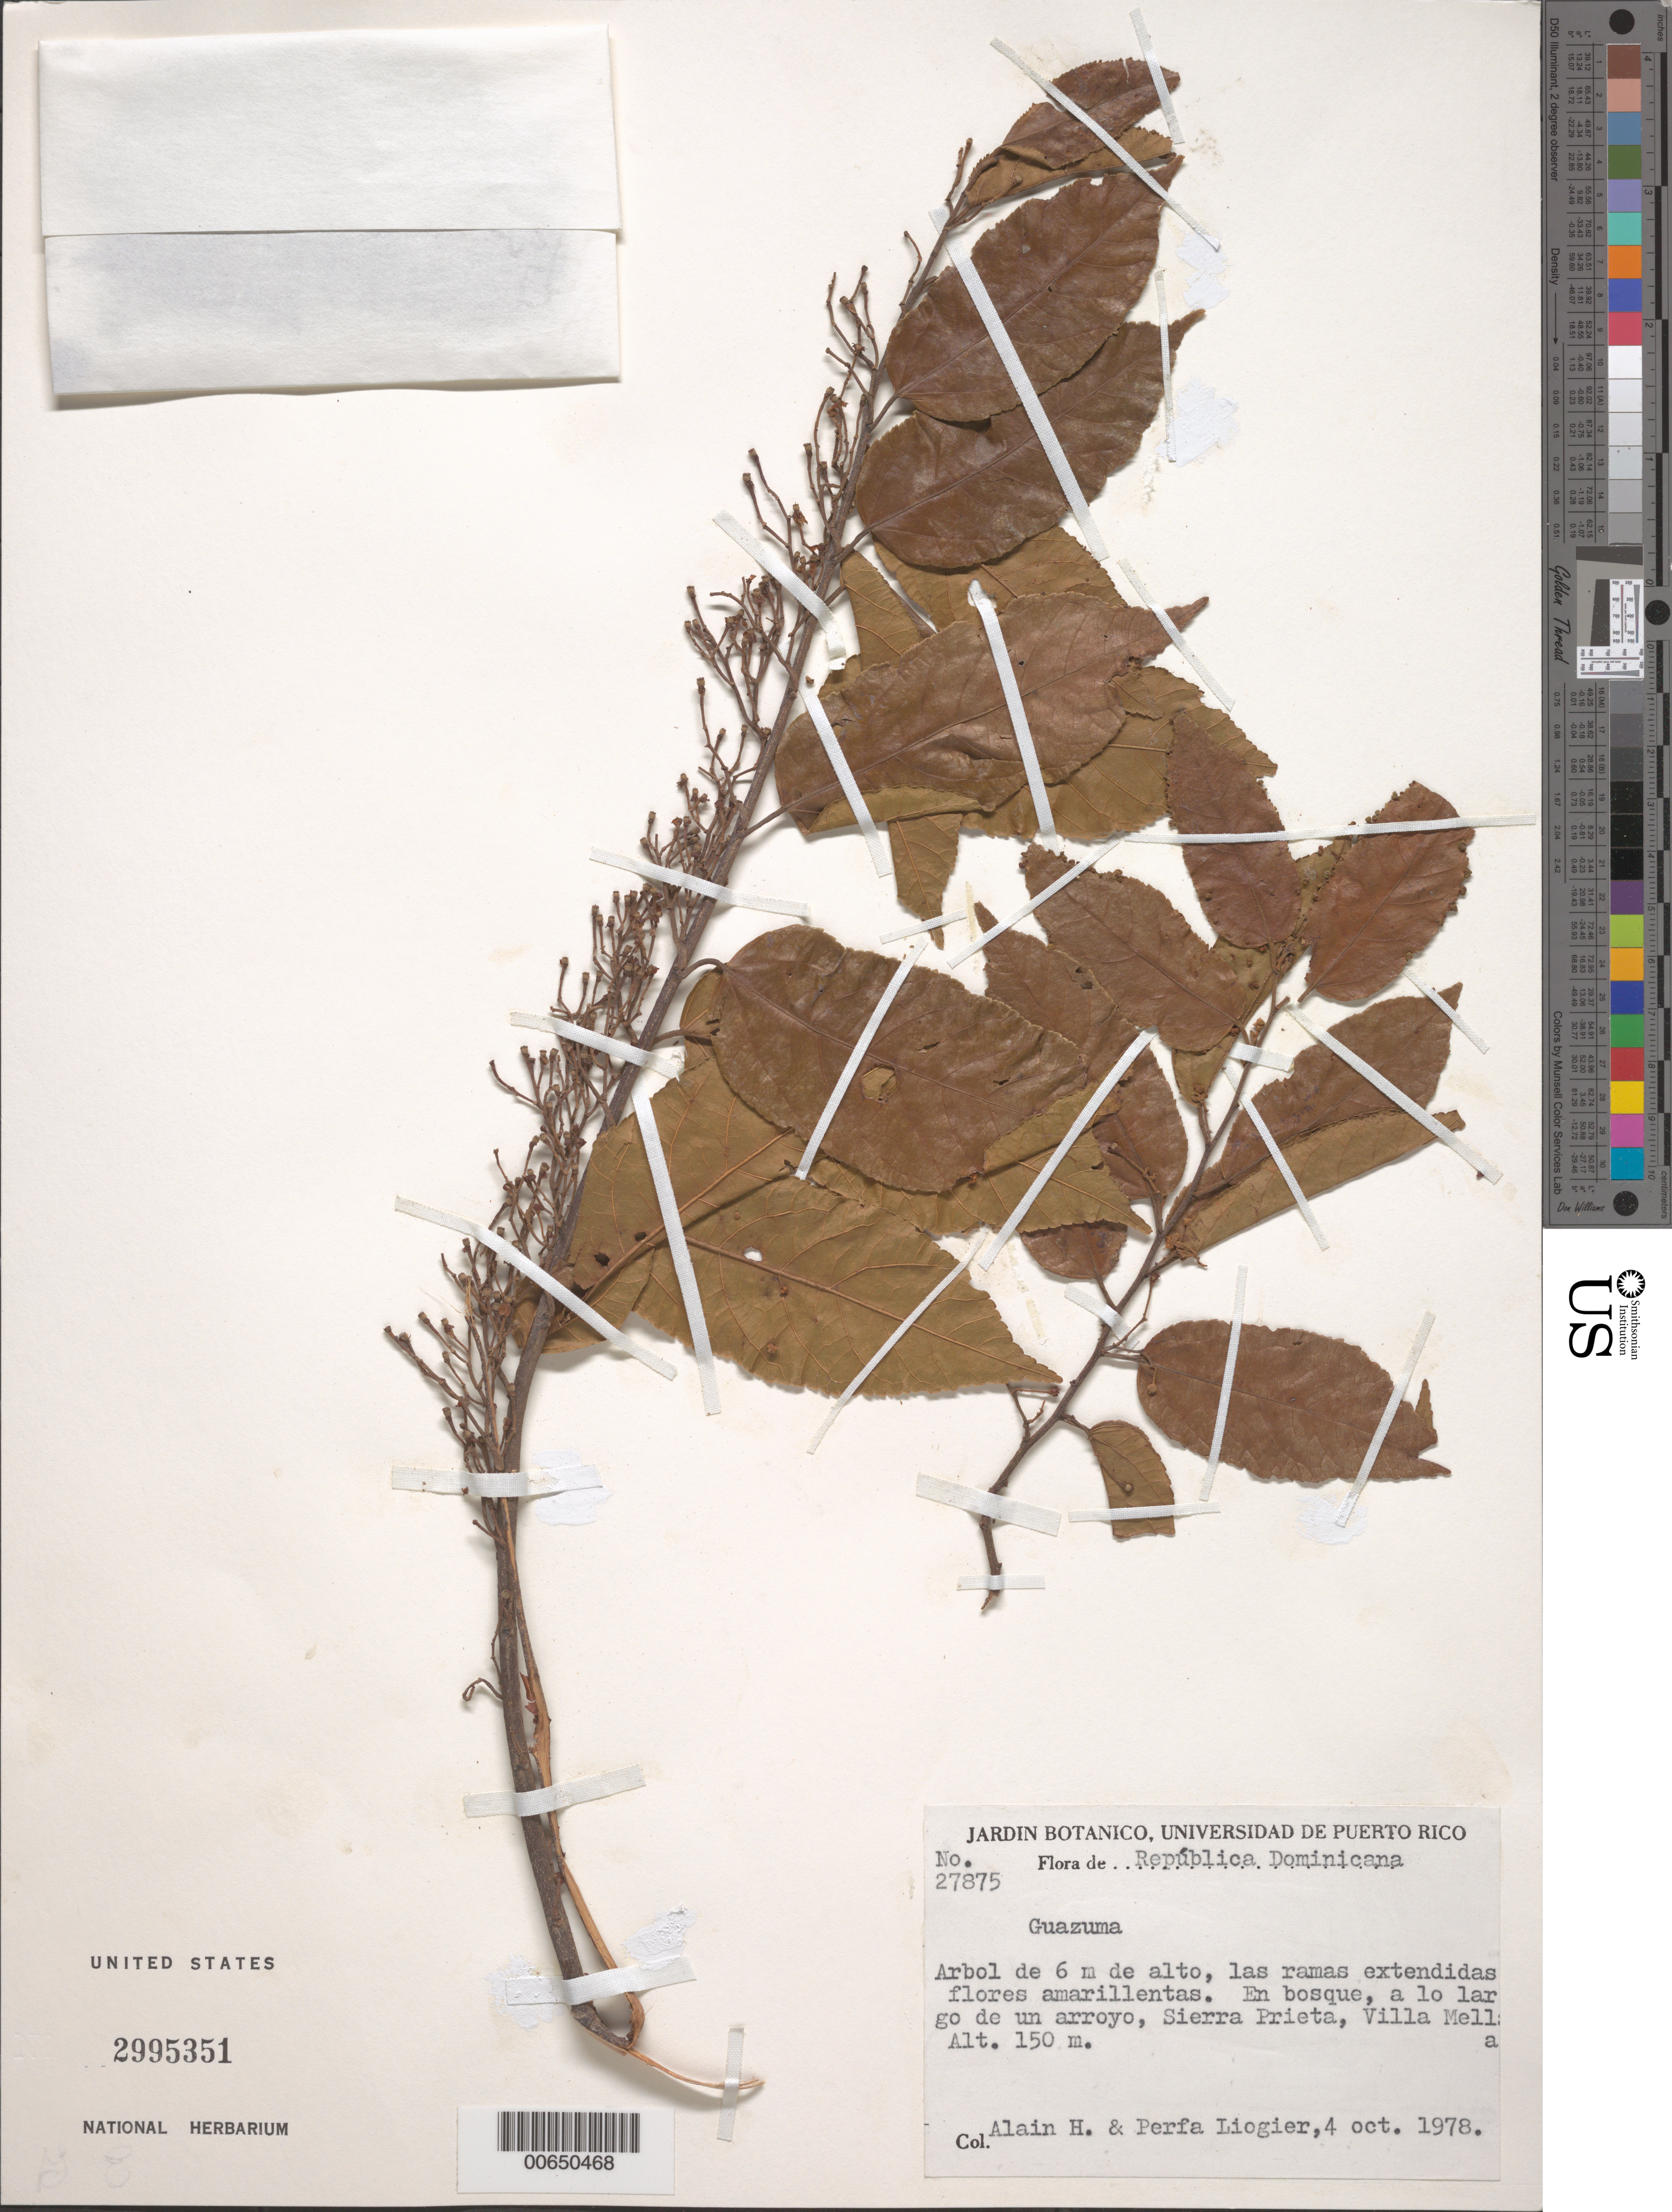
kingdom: Plantae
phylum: Tracheophyta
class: Magnoliopsida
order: Malvales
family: Malvaceae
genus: Guazuma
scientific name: Guazuma sp.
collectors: A. H. Liogier & M. P. Liogier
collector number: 27875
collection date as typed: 04 Oct 1978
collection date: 1978-10-04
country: Dominican Republic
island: Hispaniola Island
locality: Sierra Prieta, Villa Mella.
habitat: En bosque, a lo largo de un arroyo.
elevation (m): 150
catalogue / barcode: US 2995351